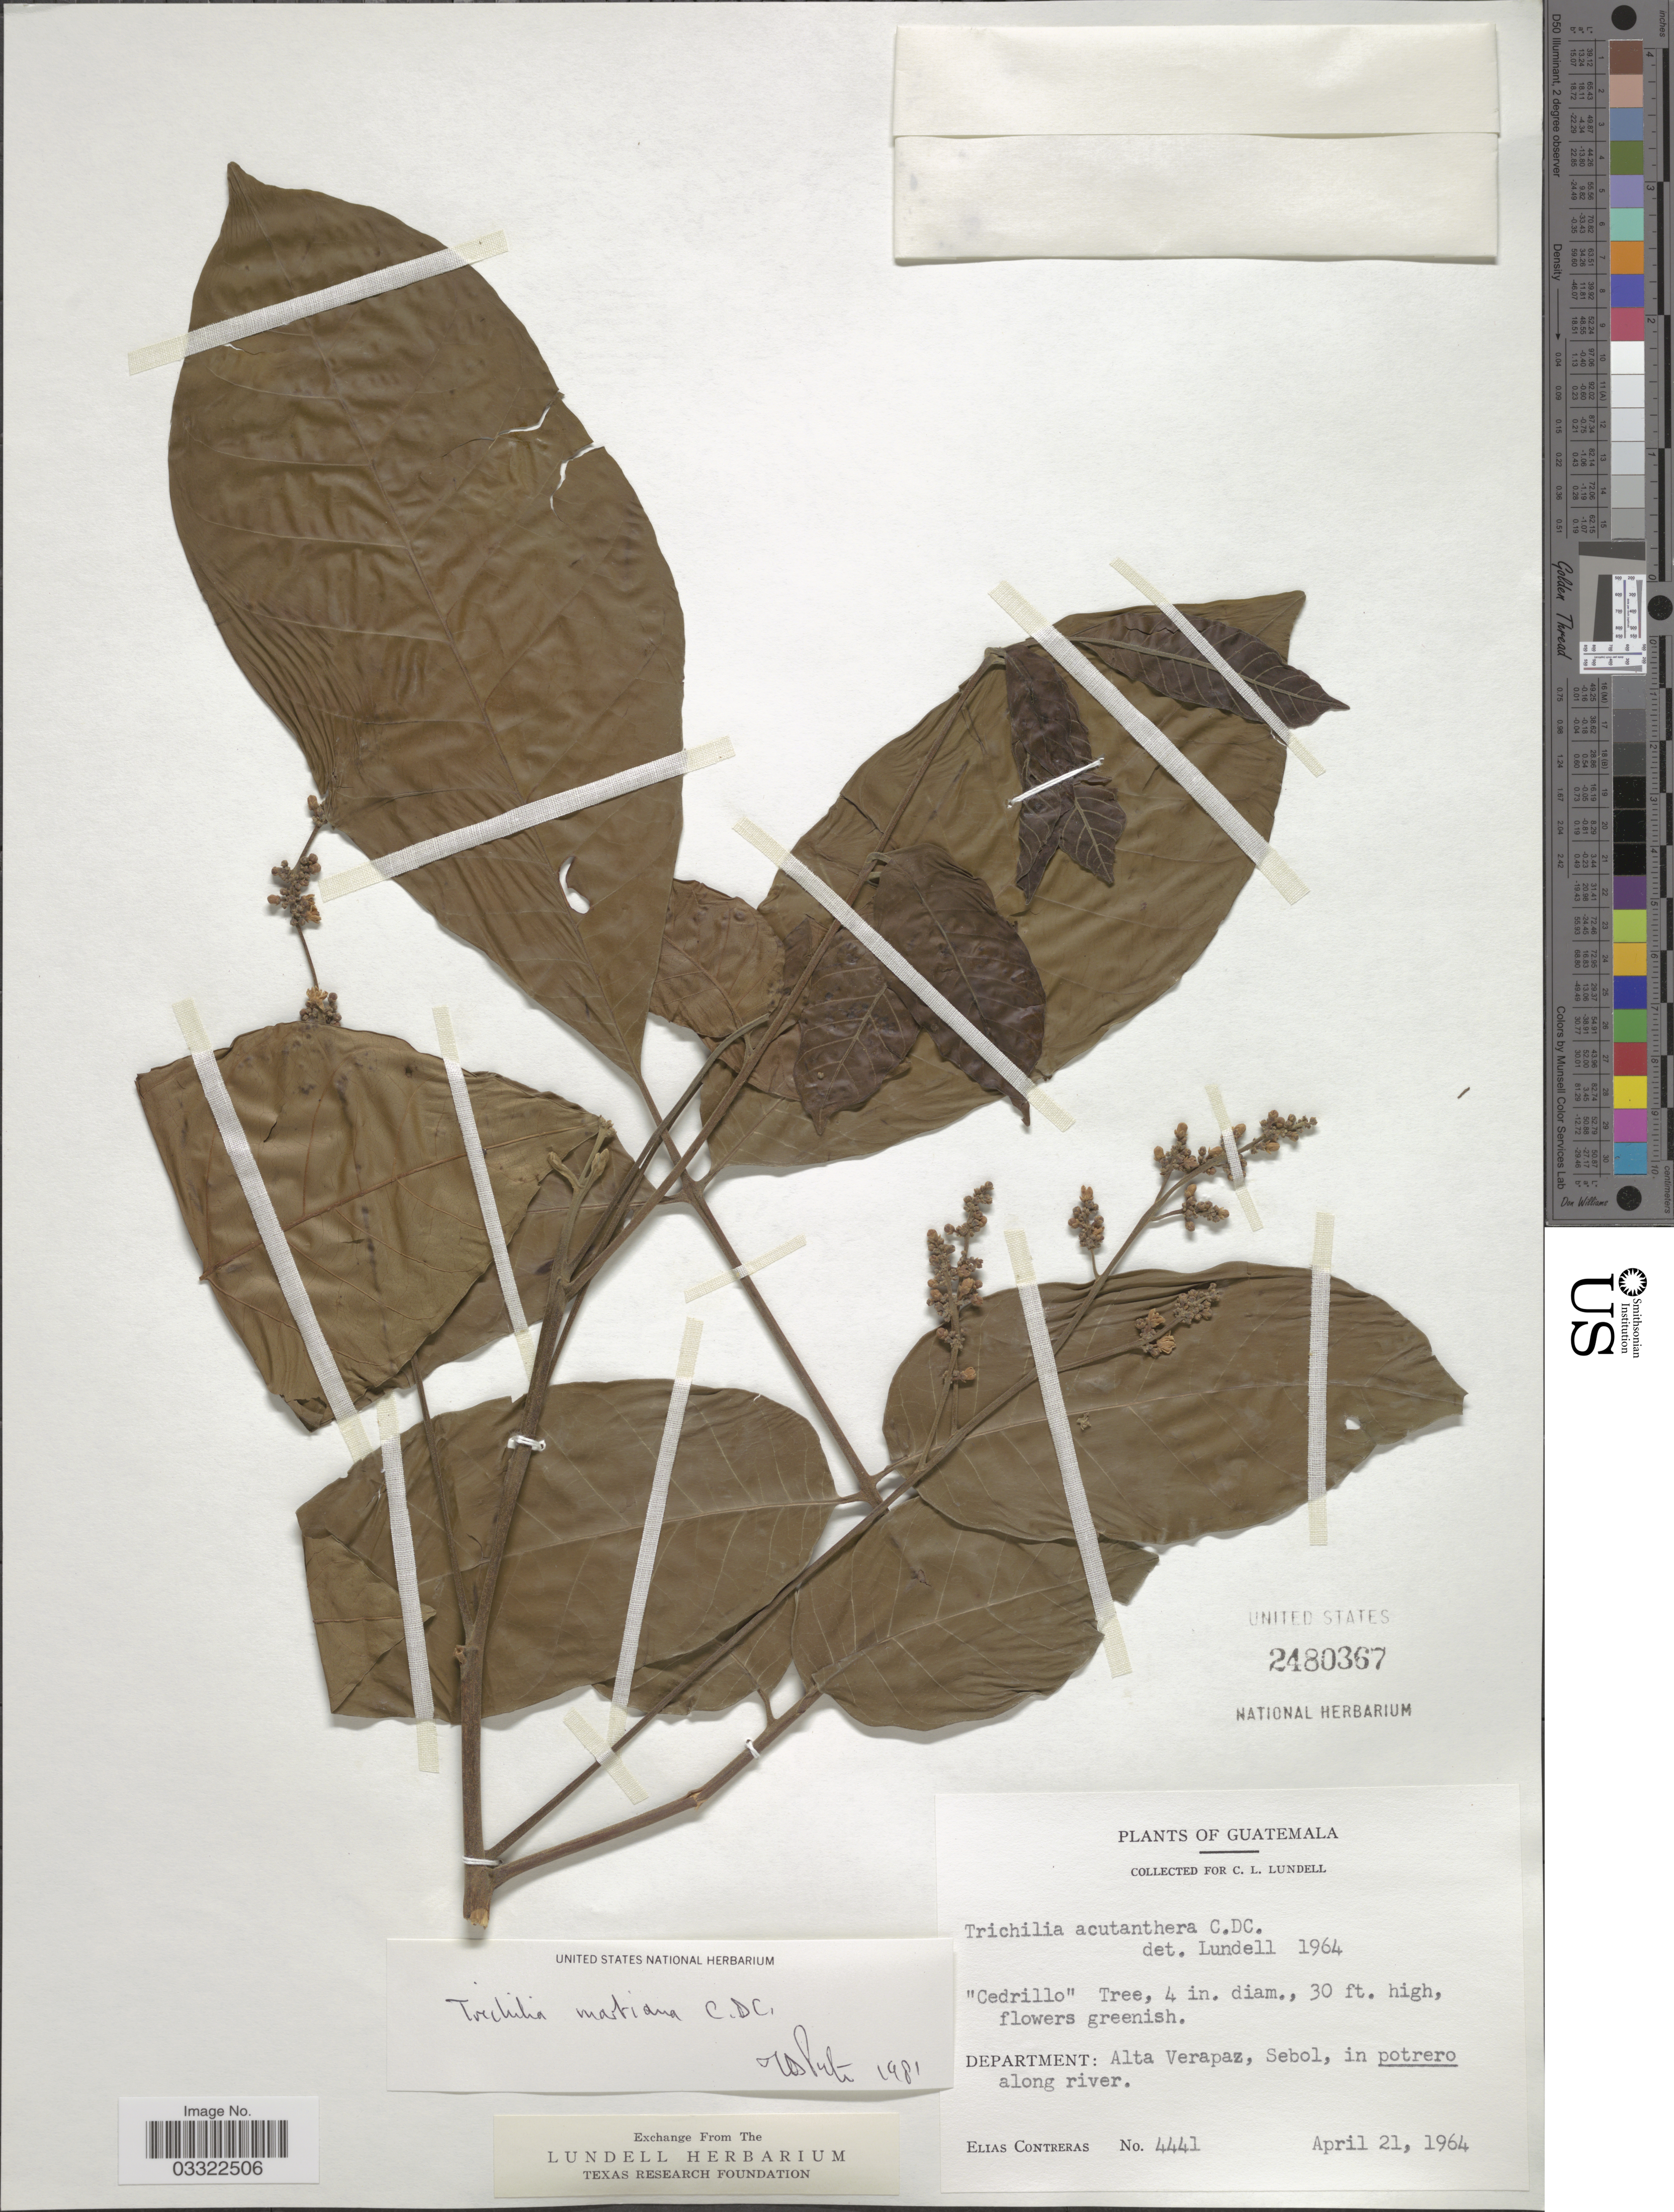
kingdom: Plantae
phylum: Tracheophyta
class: Magnoliopsida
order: Sapindales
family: Meliaceae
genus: Trichilia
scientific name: Trichilia martiana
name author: C. DC.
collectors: E. Contreras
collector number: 4441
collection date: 1964-04-21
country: Guatemala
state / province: Alta Verapaz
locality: Department: Alta Verapaz, Sebol, in potrero along river.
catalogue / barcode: US 2480367